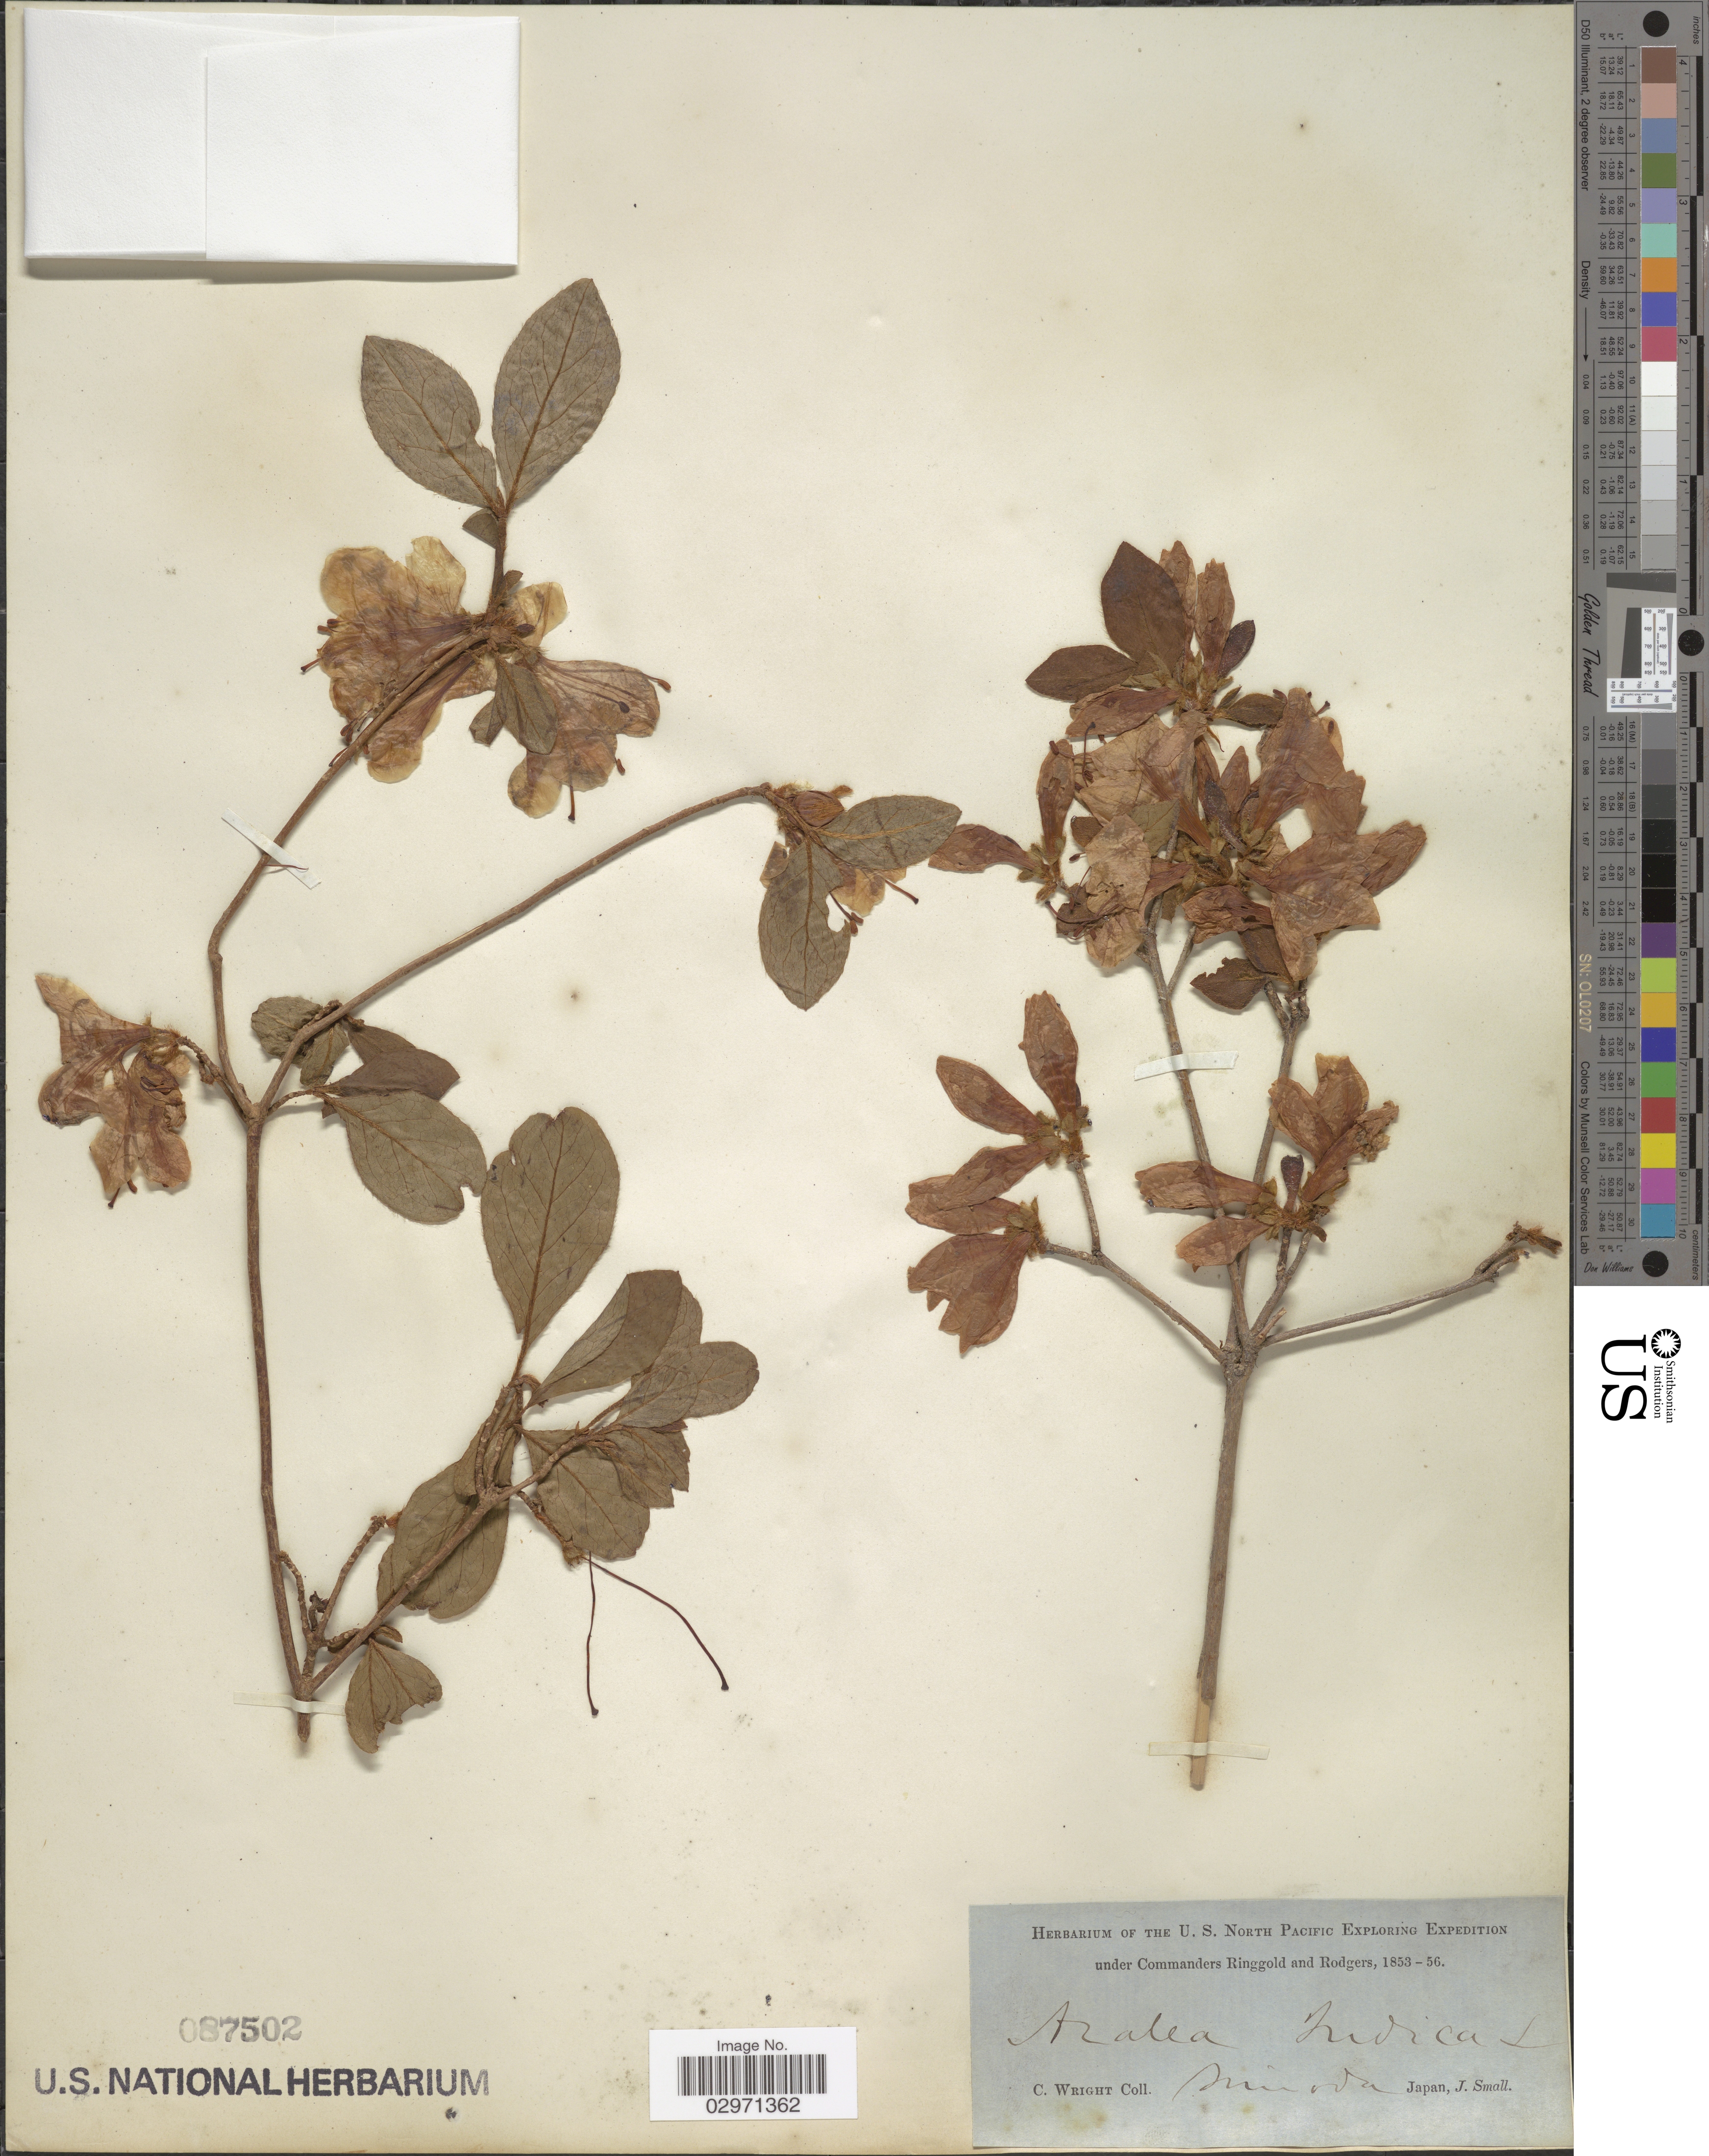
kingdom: Plantae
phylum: Tracheophyta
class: Magnoliopsida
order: Ericales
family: Ericaceae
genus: Rhododendron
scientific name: Rhododendron indicum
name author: (L.) Sweet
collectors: C. Wright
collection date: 1853/1856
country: Japan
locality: Sinoda.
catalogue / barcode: US 87502